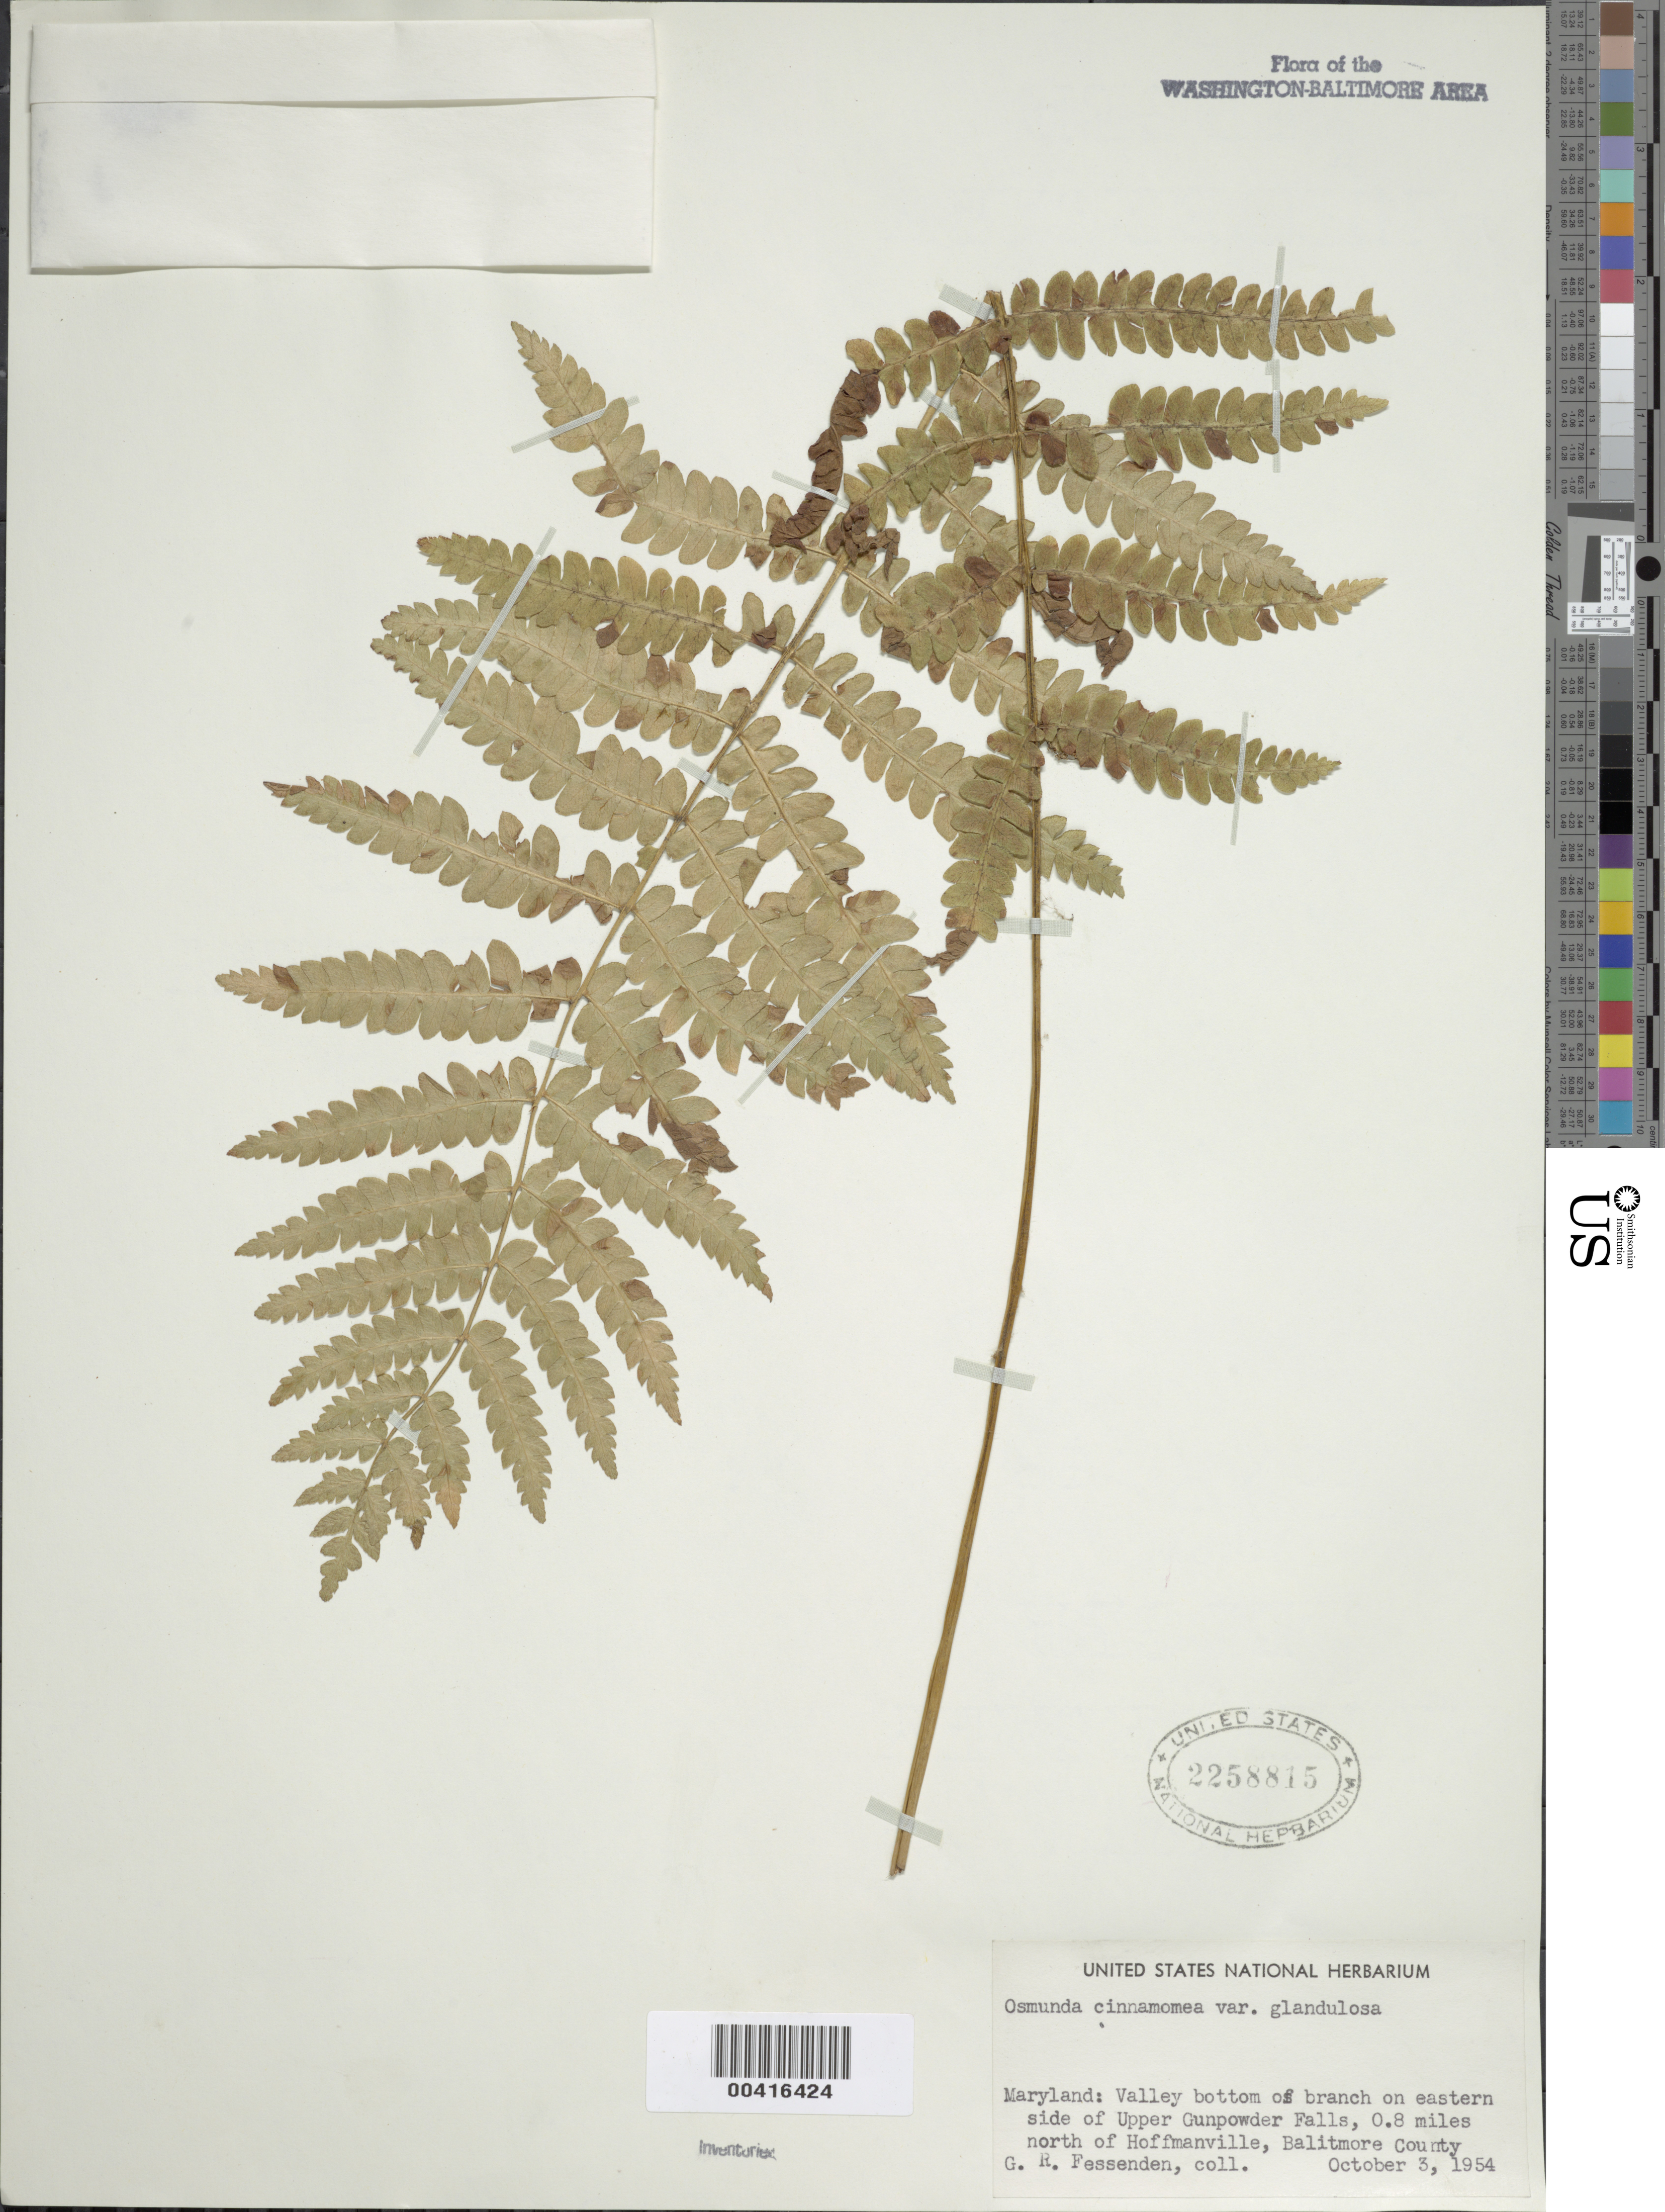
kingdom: Plantae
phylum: Tracheophyta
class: Polypodiopsida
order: Osmundales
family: Osmundaceae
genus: Osmundastrum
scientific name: Osmundastrum cinnamomeum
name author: (L.) C. Presl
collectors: G. Fessenden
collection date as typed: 03 Oct 1954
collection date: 1954-10-03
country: United States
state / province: Maryland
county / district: Baltimore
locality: Upper Gunpowder Falls, north of Hoffmanville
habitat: Valley bottom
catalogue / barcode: US 2258815